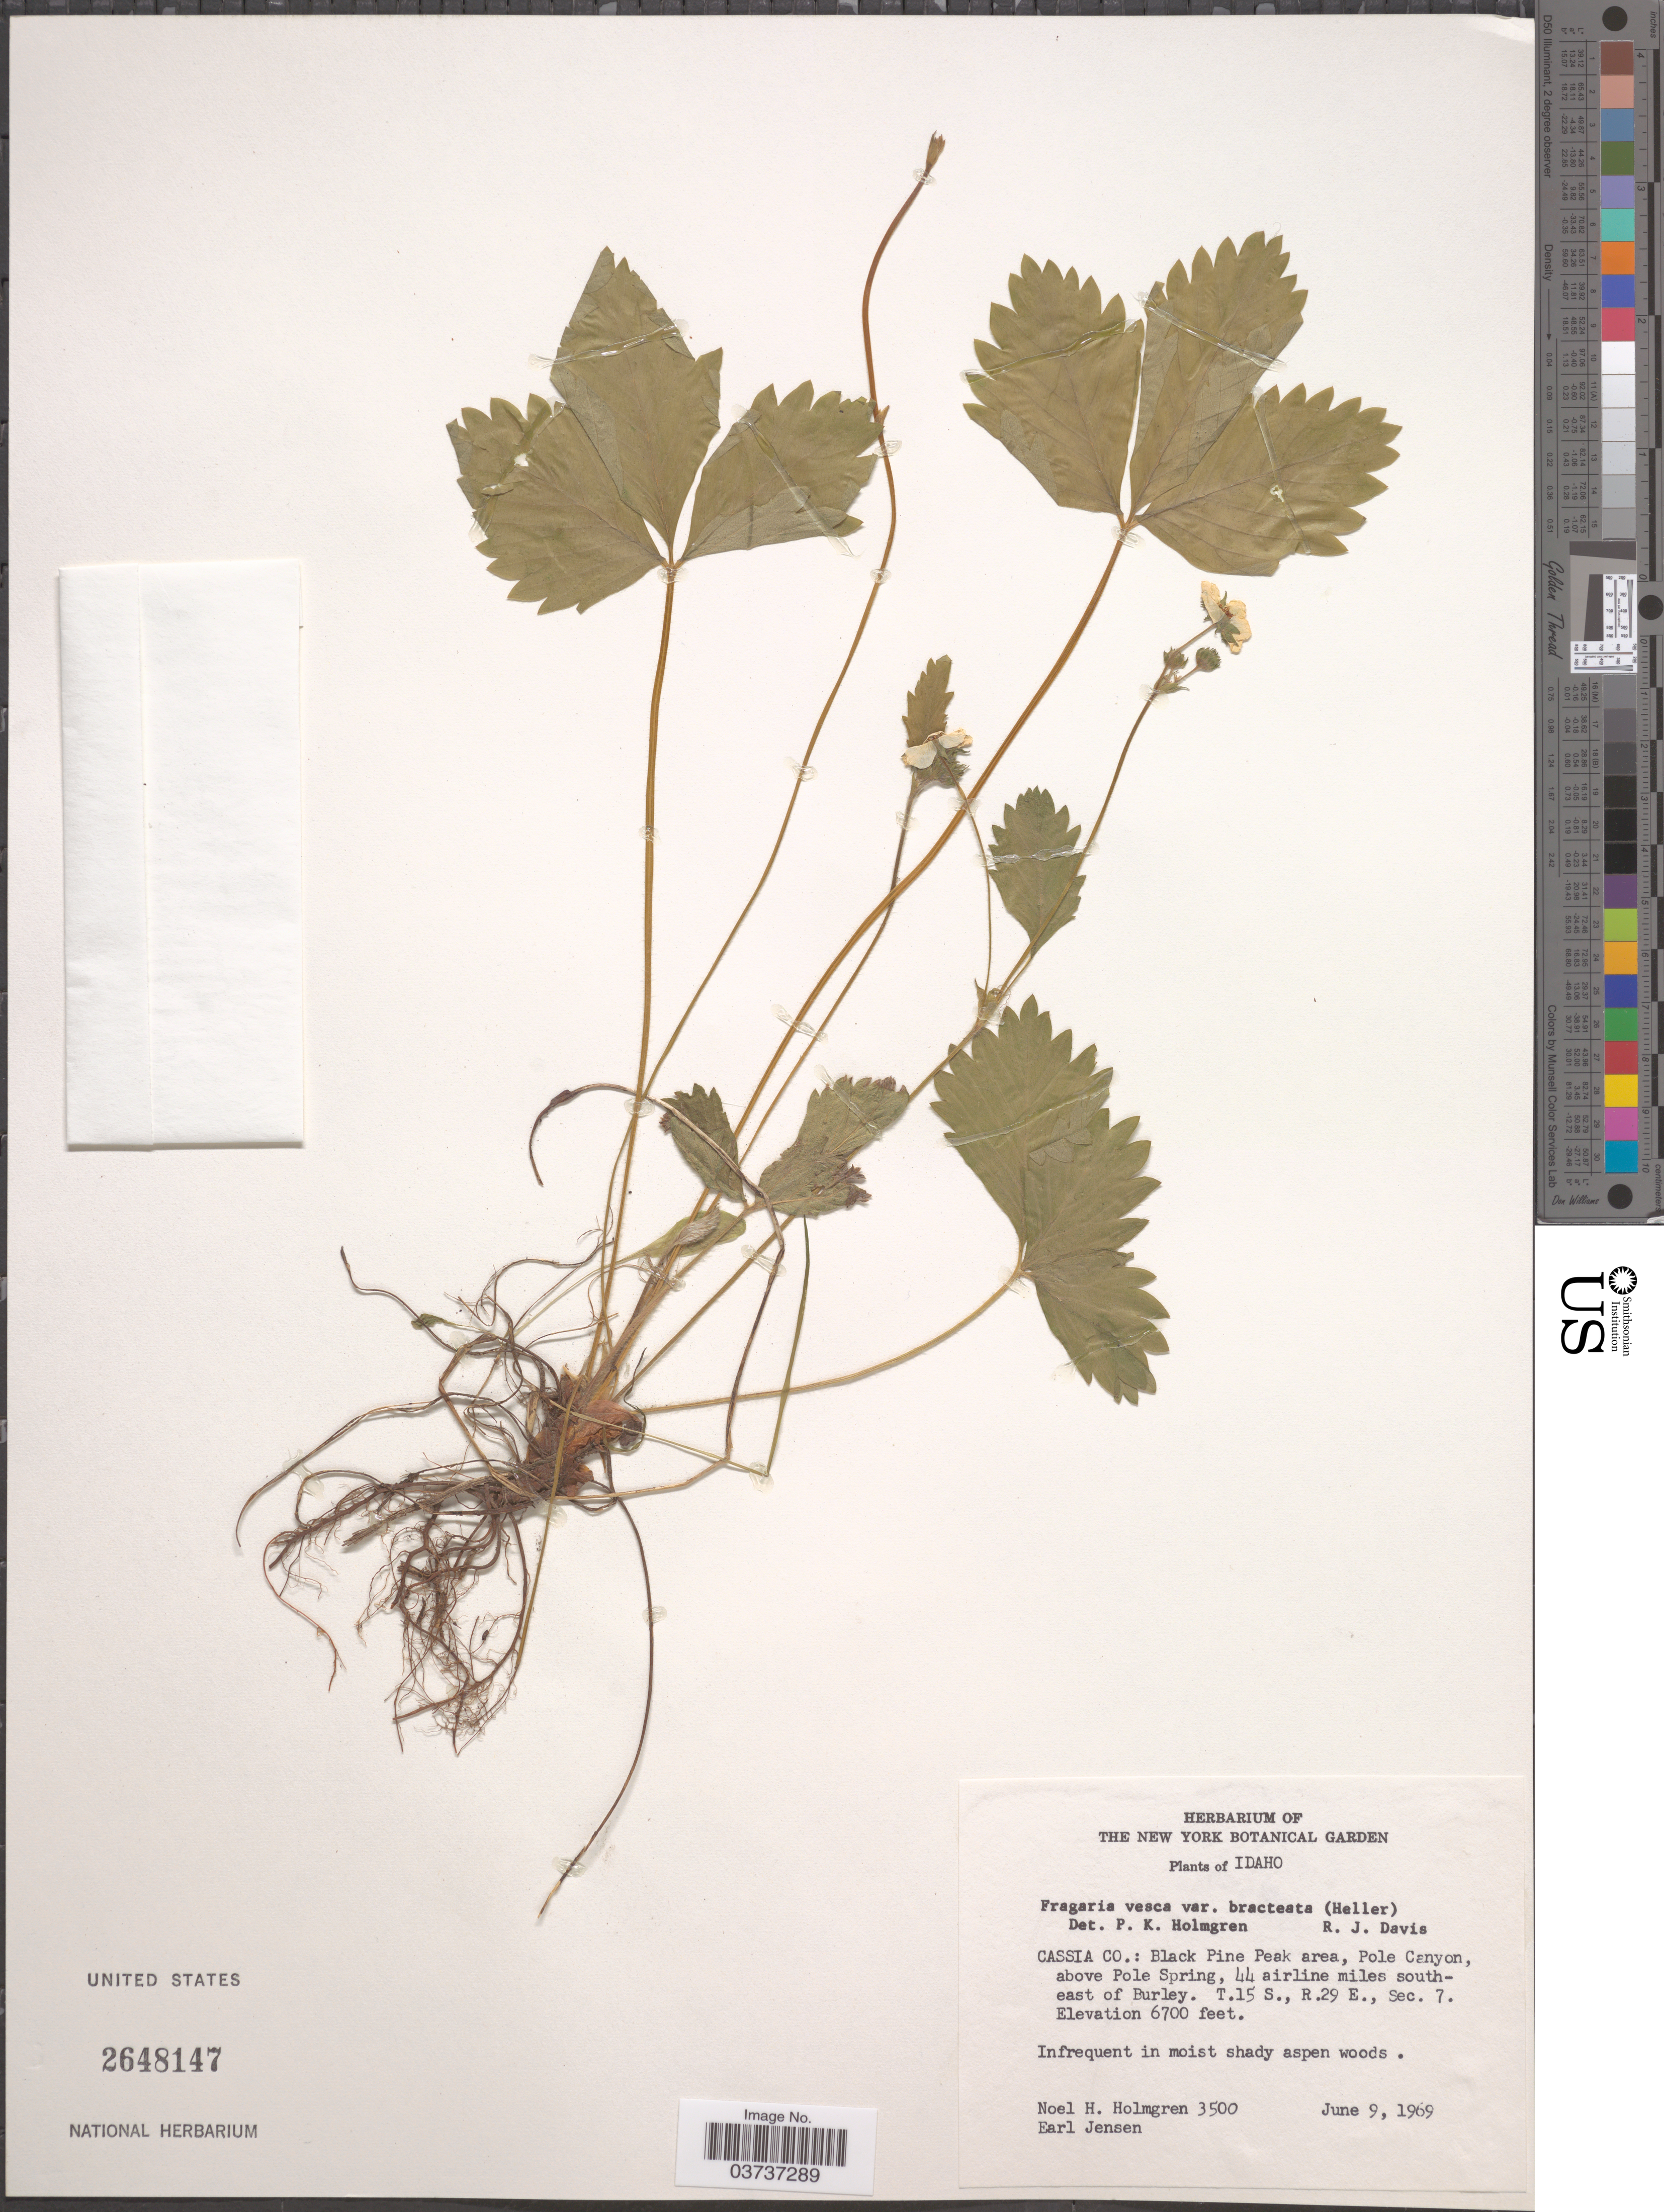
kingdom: Plantae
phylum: Tracheophyta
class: Magnoliopsida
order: Rosales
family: Rosaceae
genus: Fragaria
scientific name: Fragaria vesca subsp. bracteata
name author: L.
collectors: N. H. Holmgren & E. Jensen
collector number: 3500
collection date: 1969-06-09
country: United States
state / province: Idaho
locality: Cassia Co.: Black Pine Peak area, Pole Canyon, above Pole Spring, 44 airline miles south-east of Burley. T.15 S., R.29 E., Sec. 7.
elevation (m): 2042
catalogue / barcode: US 2648147